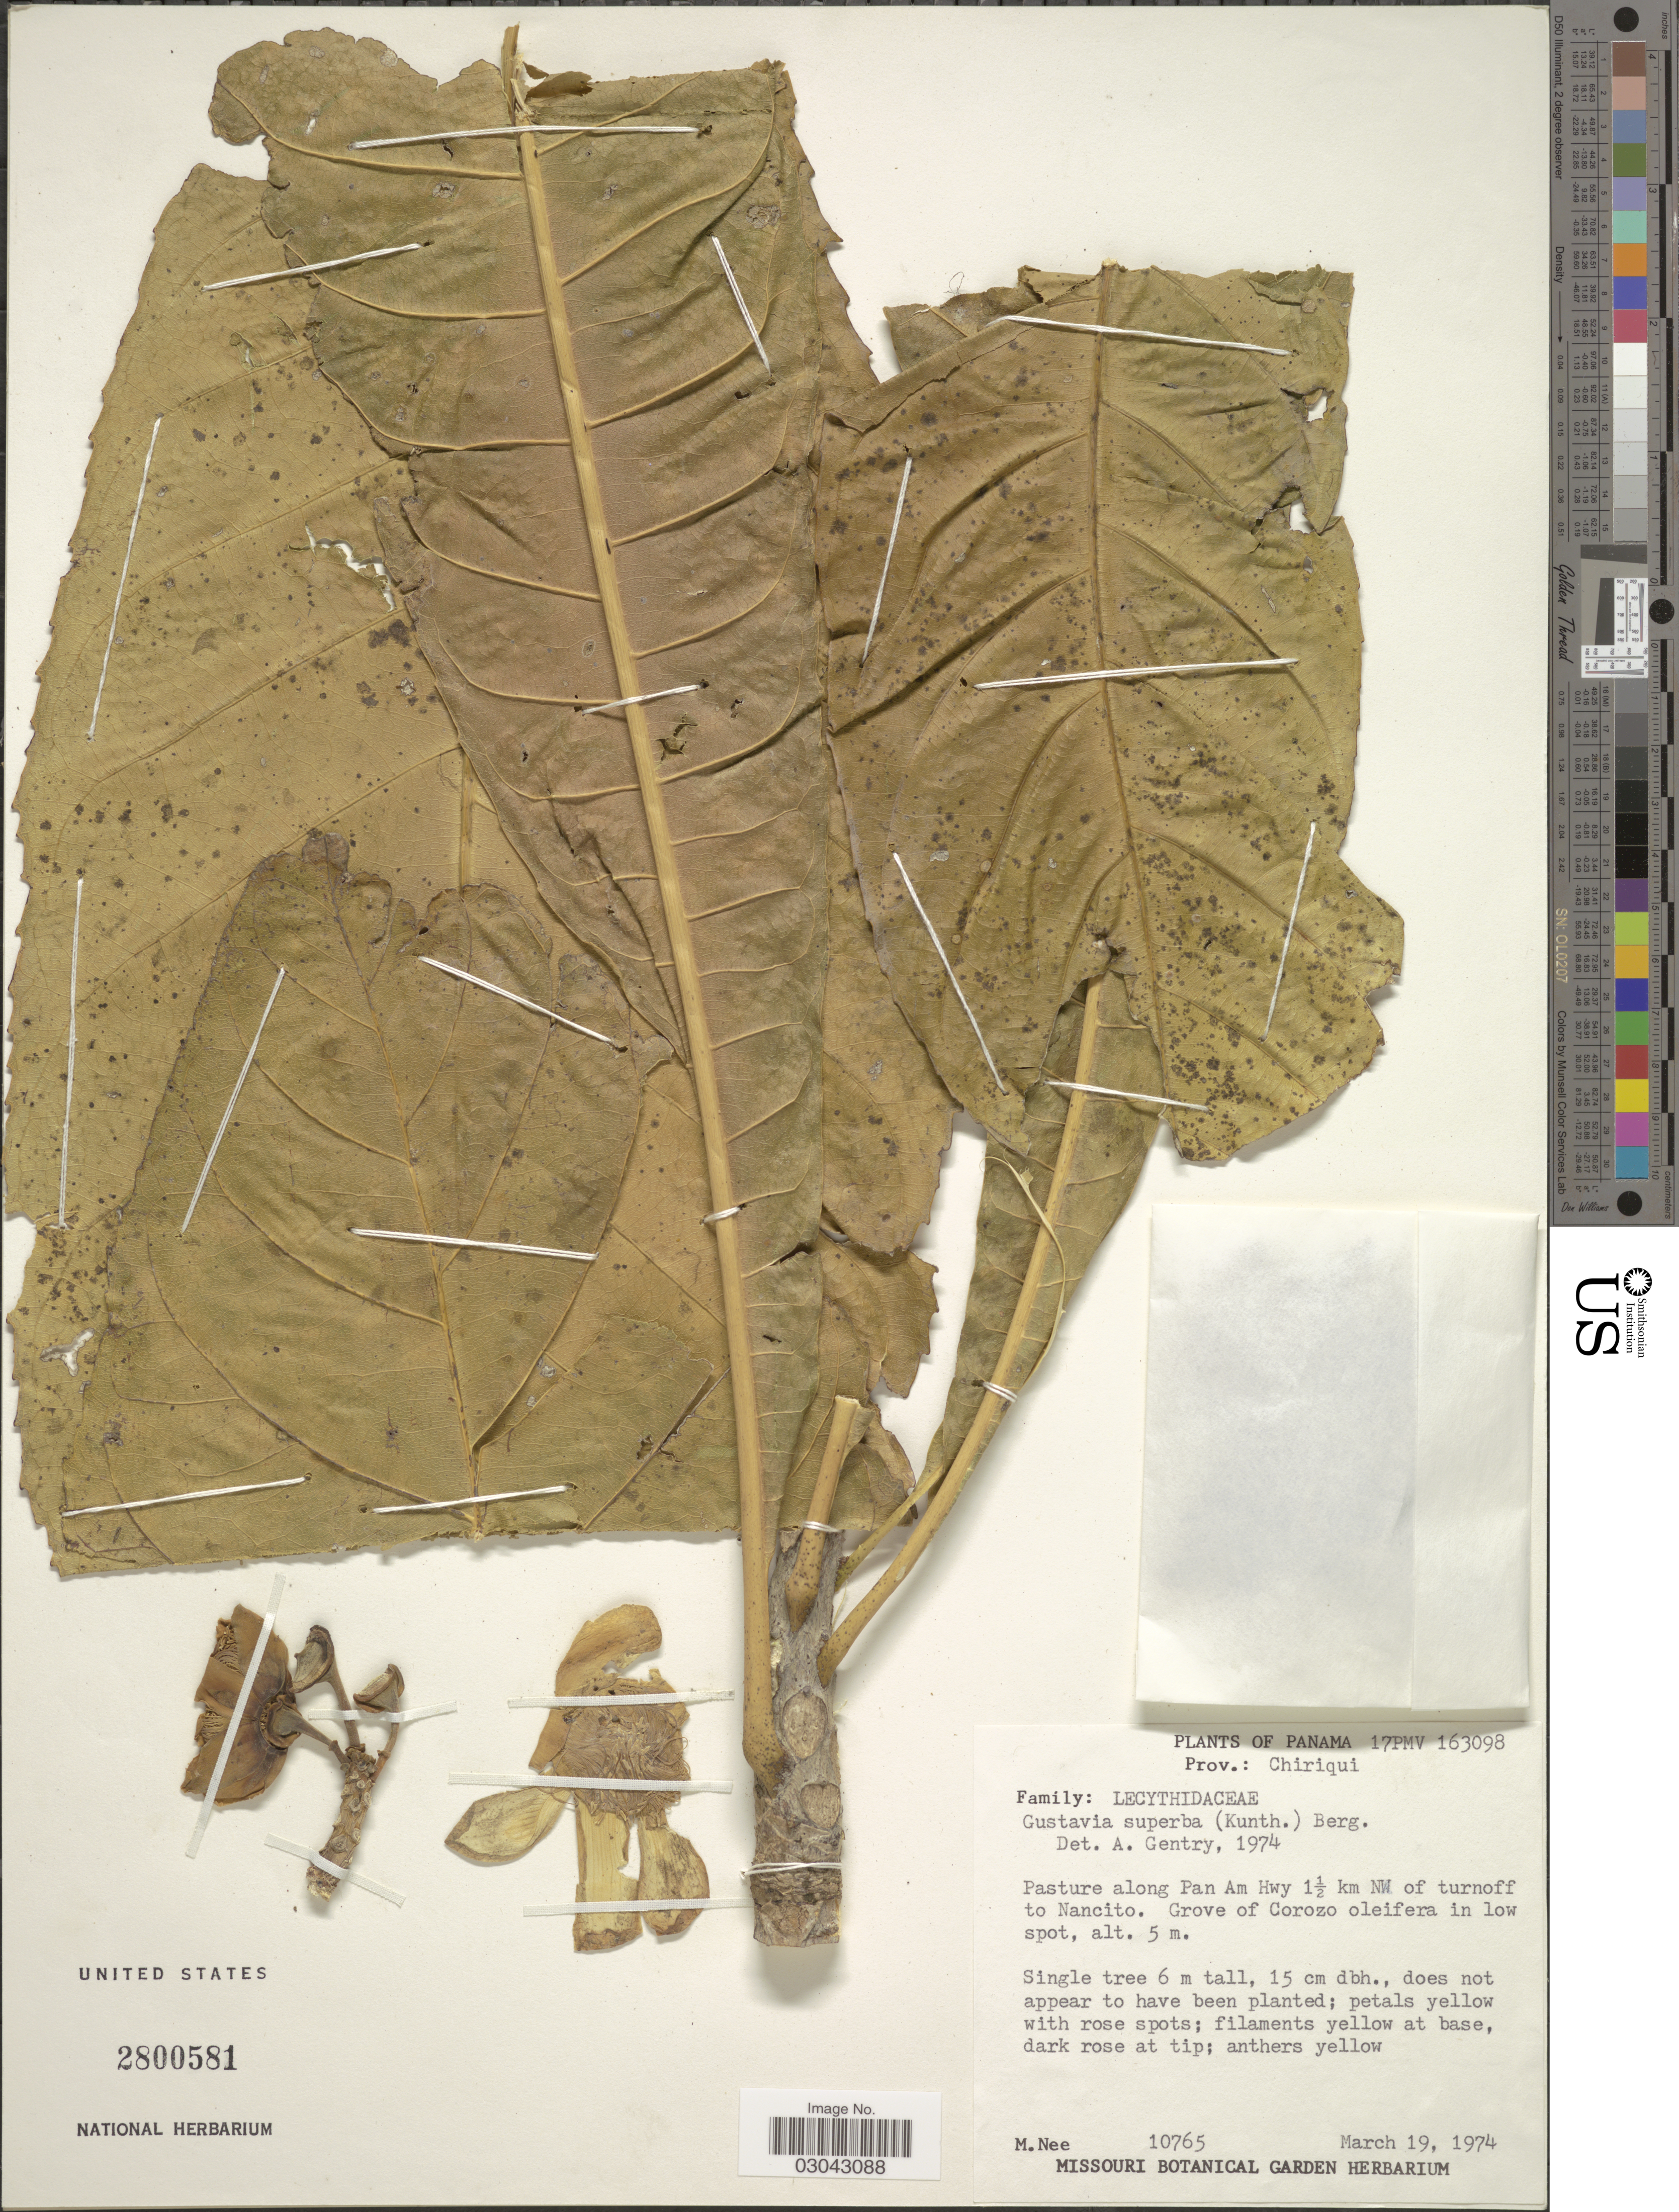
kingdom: Plantae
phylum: Tracheophyta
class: Magnoliopsida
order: Ericales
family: Lecythidaceae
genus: Gustavia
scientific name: Gustavia superba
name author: (Kunth) O. Berg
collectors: M. Nee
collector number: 10765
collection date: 1974-03-19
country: Panama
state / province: Chiriqui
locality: Pasture along Pan Am Hwy 1½ km NW of turnoff to Nancito. Grove of Corozo oleifera in low spot.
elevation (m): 5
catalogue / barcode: US 2800581